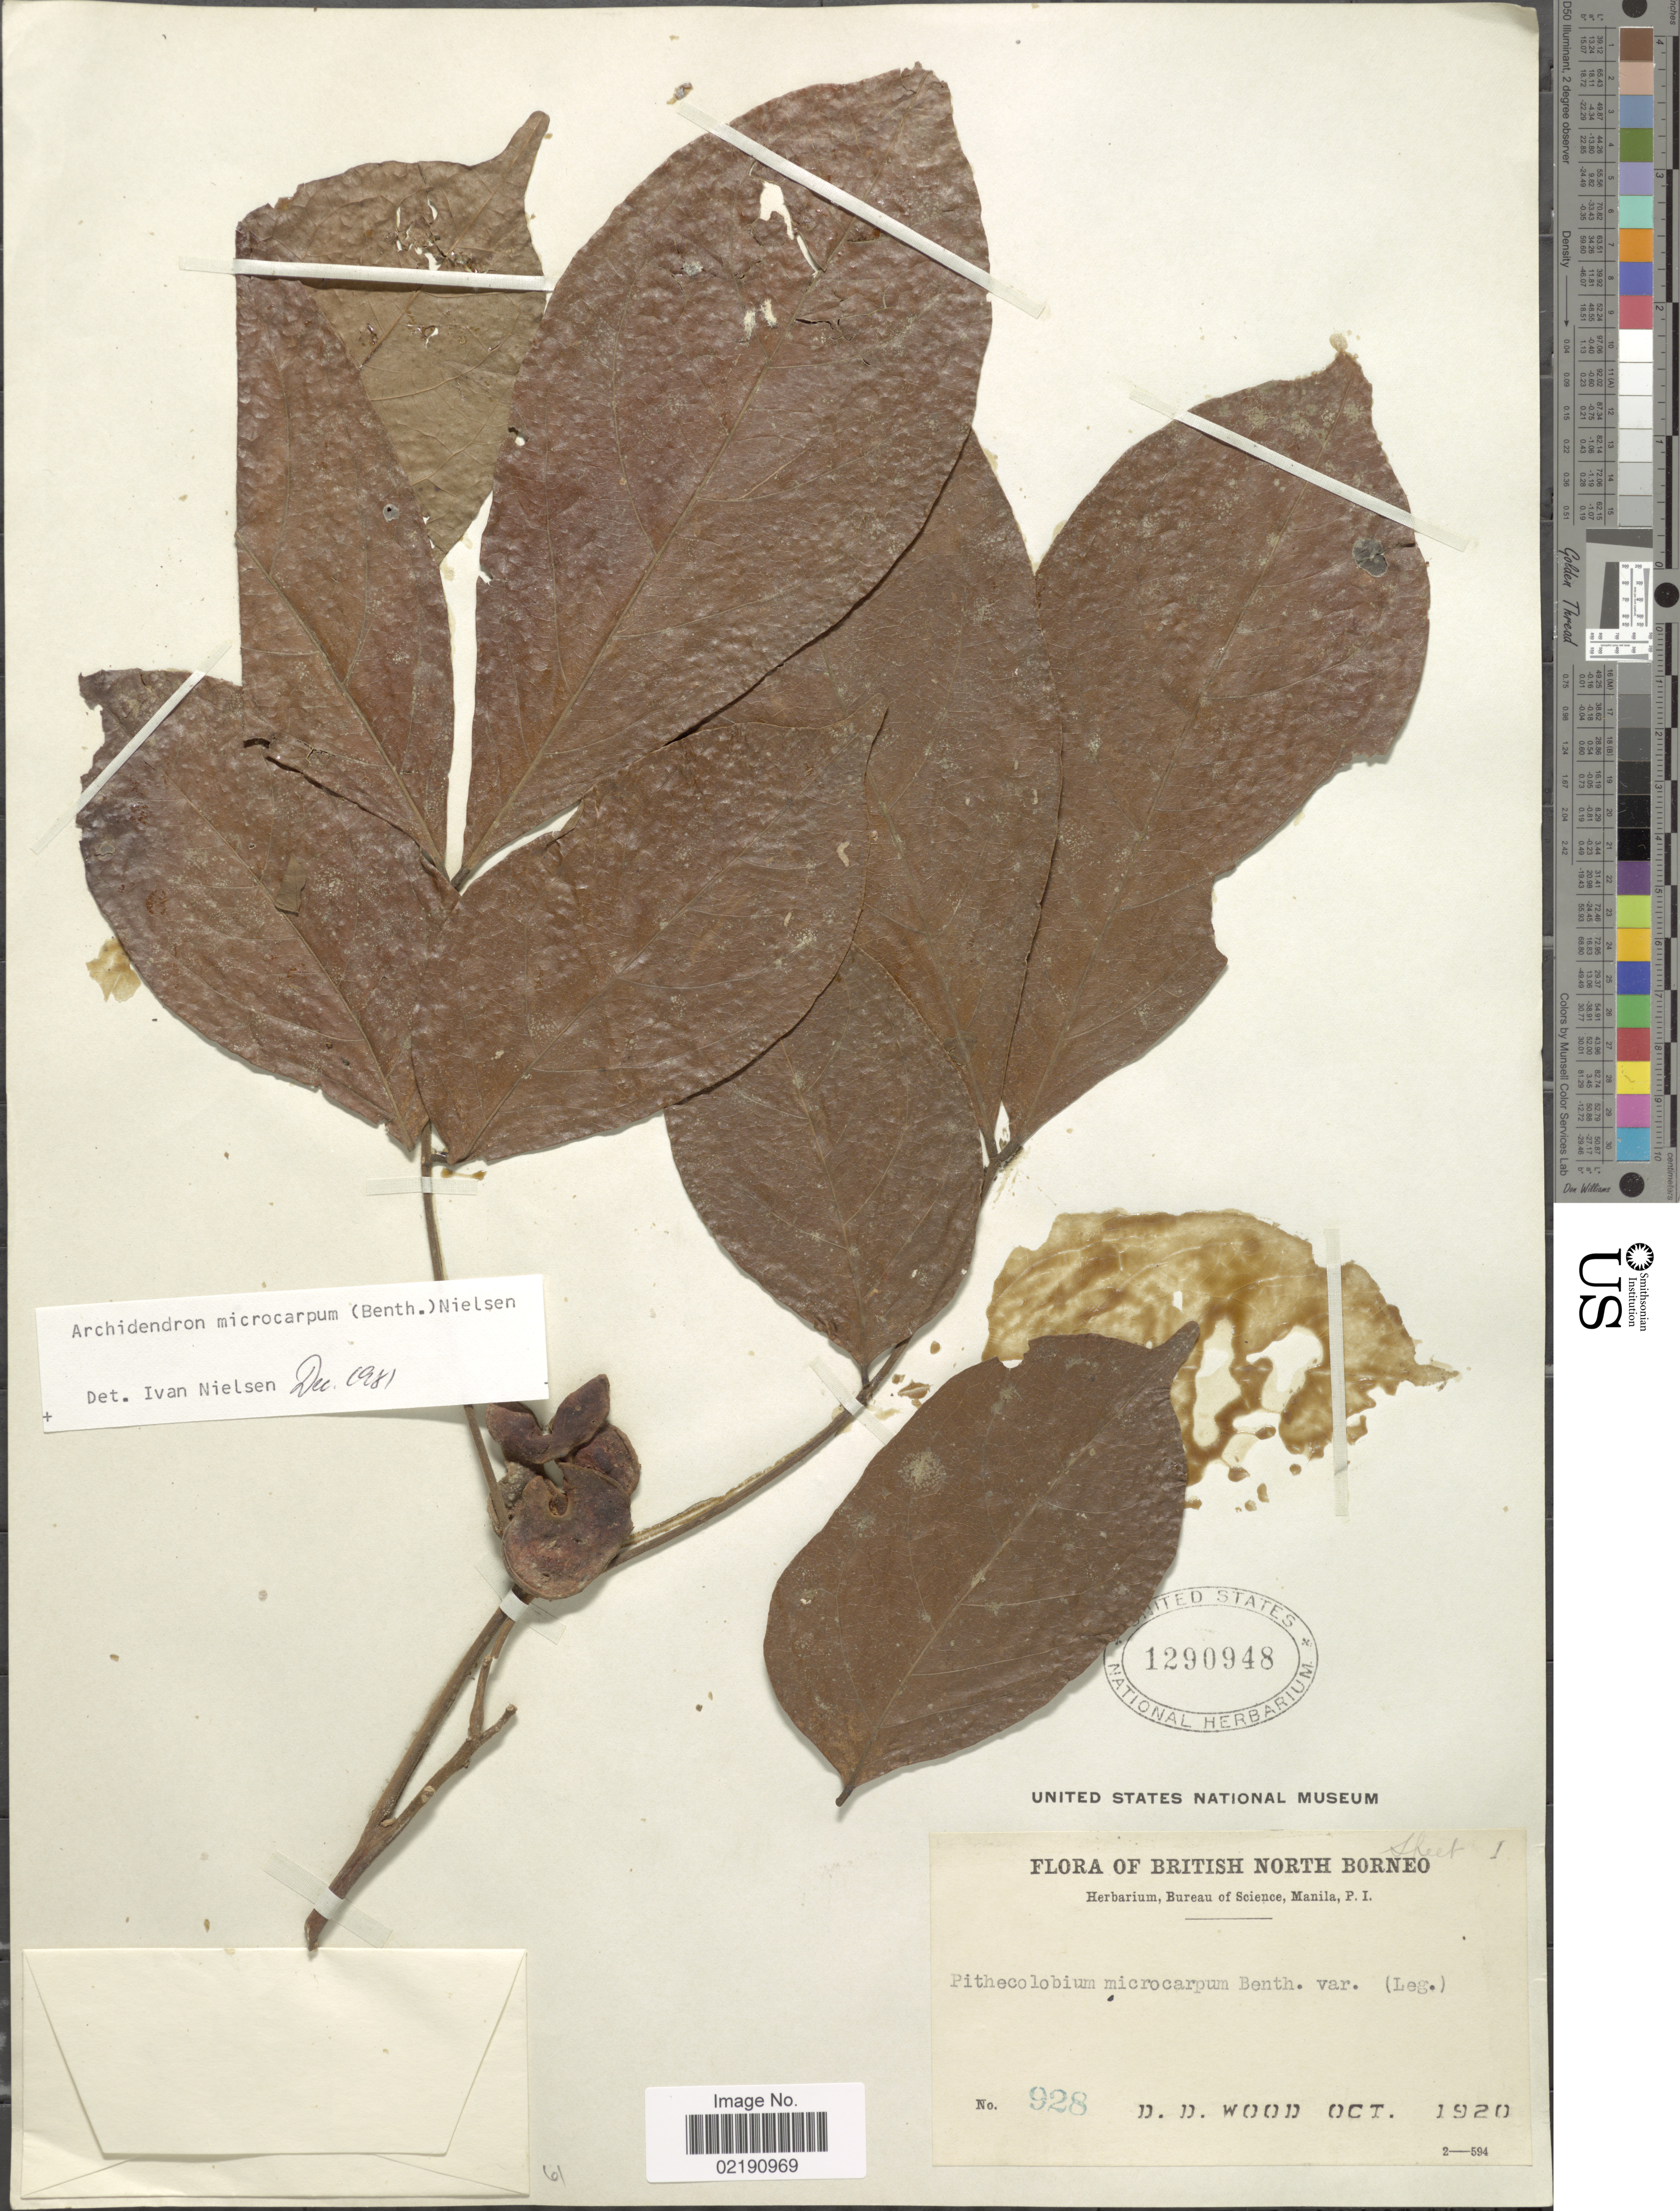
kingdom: Plantae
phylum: Tracheophyta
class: Magnoliopsida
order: Fabales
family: Fabaceae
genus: Archidendron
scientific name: Archidendron microcarpum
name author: (Benth.) I.C. Nielsen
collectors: D. Wood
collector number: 928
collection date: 1920-10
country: Malaysia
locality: British North Borneo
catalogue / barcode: US 1290948